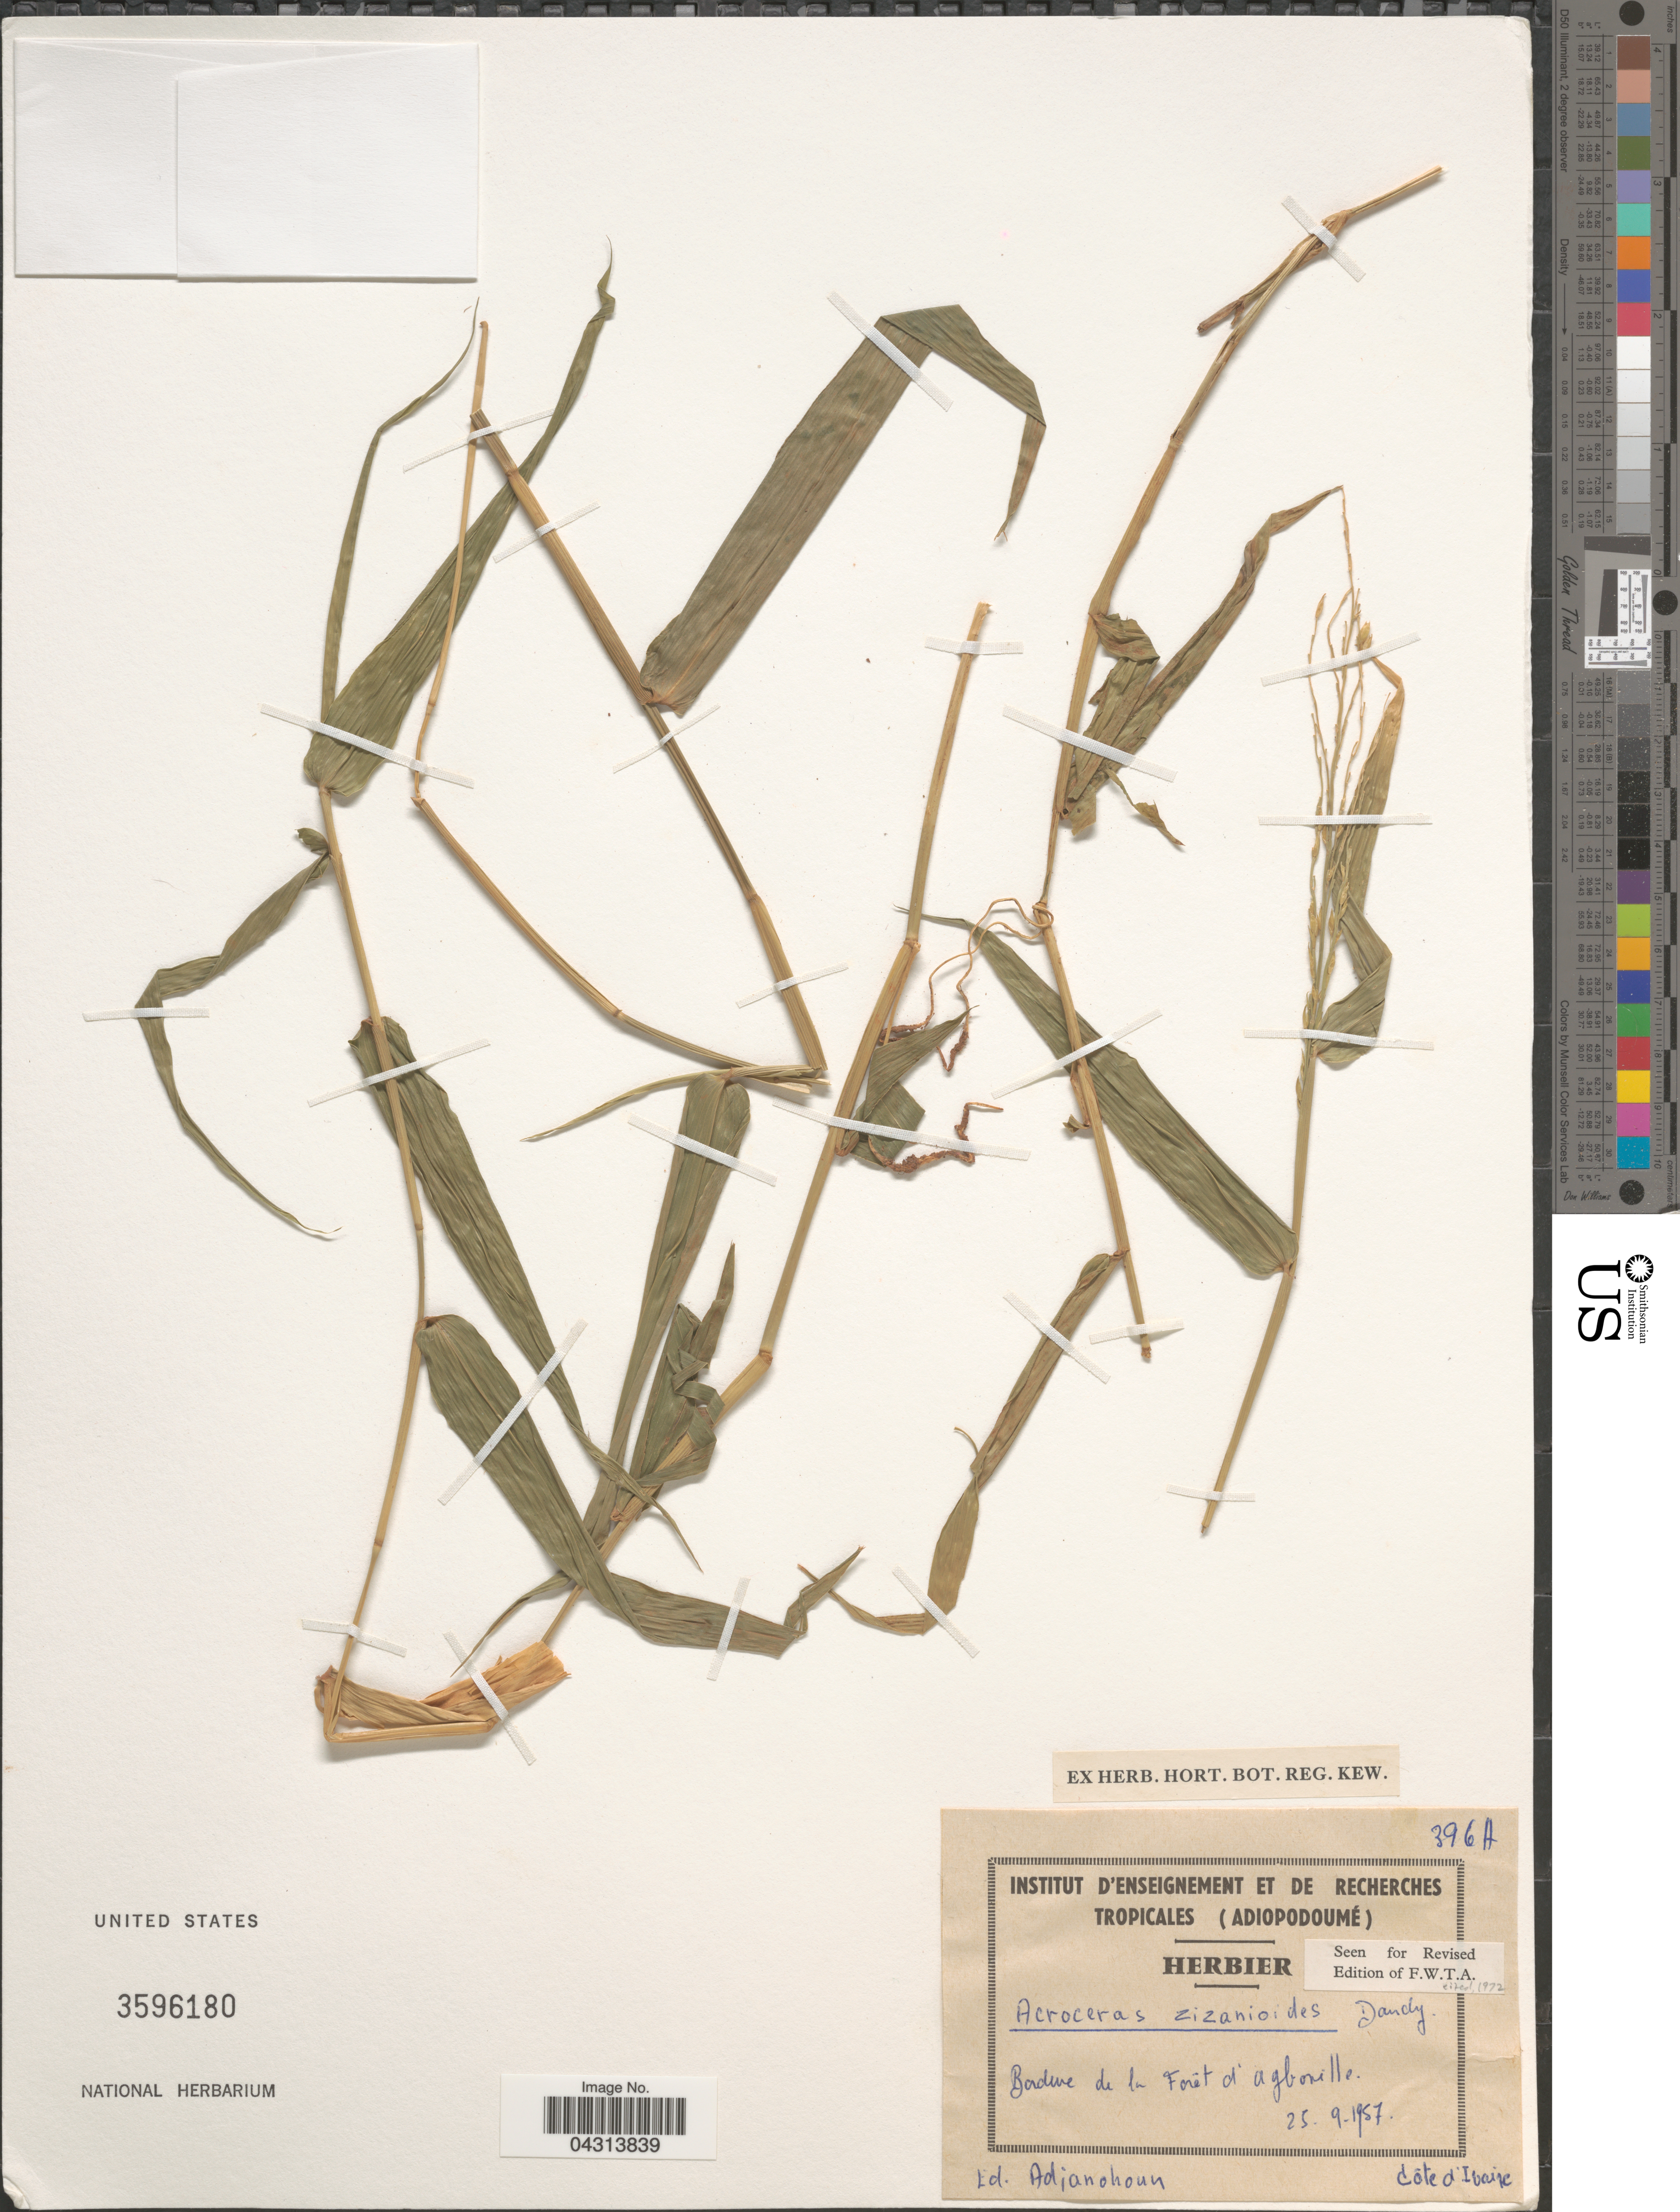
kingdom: Plantae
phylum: Tracheophyta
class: Liliopsida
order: Poales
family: Poaceae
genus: Acroceras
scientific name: Acroceras zizanioides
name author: (Kunth) Dandy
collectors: E. Adjanohoun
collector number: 396A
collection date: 1957-09-25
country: Ivory Coast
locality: Bordere de la Foret d' agborille. Cote d'Ivore.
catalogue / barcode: US 3596180